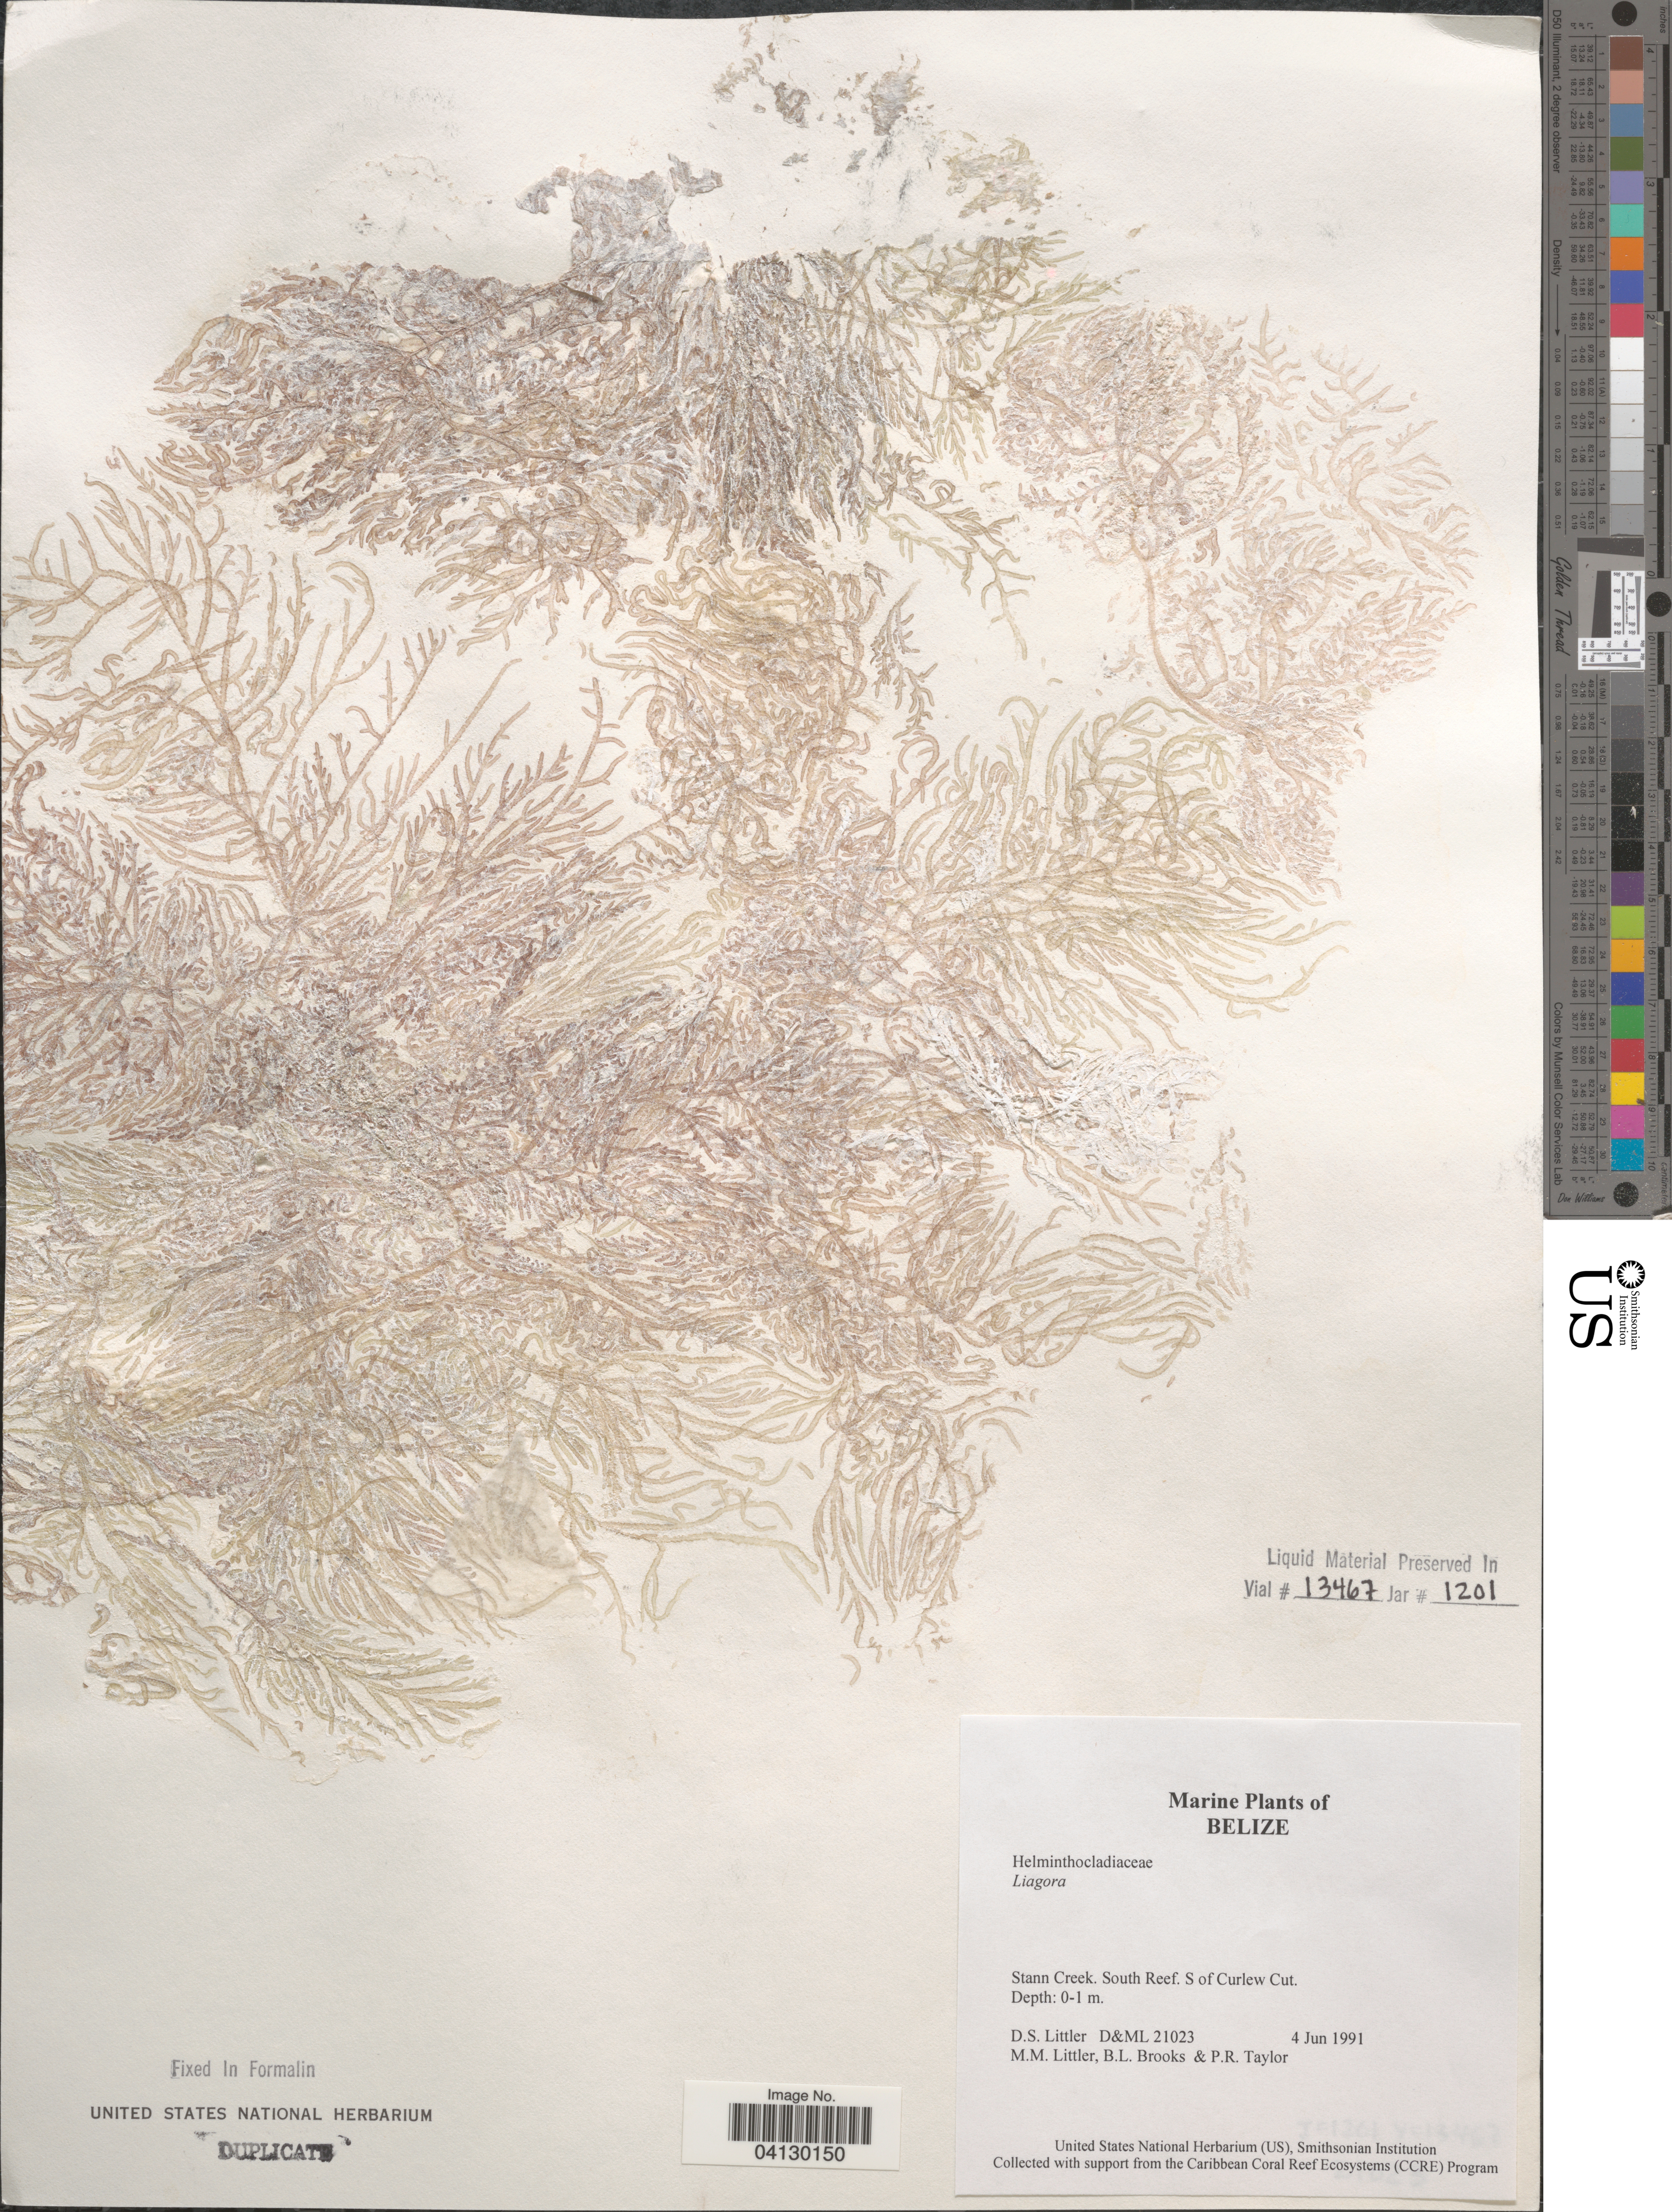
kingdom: Plantae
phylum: Rhodophyta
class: Florideophyceae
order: Nemaliales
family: Liagoraceae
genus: Liagora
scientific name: Liagora sp.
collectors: D. S. Littler, B. Brooks & P. R. Taylor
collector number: D&ML 21023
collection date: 1991-06-04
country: Belize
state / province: Stann Creek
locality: South Reef. S of Curlew Cut.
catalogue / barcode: US 328618